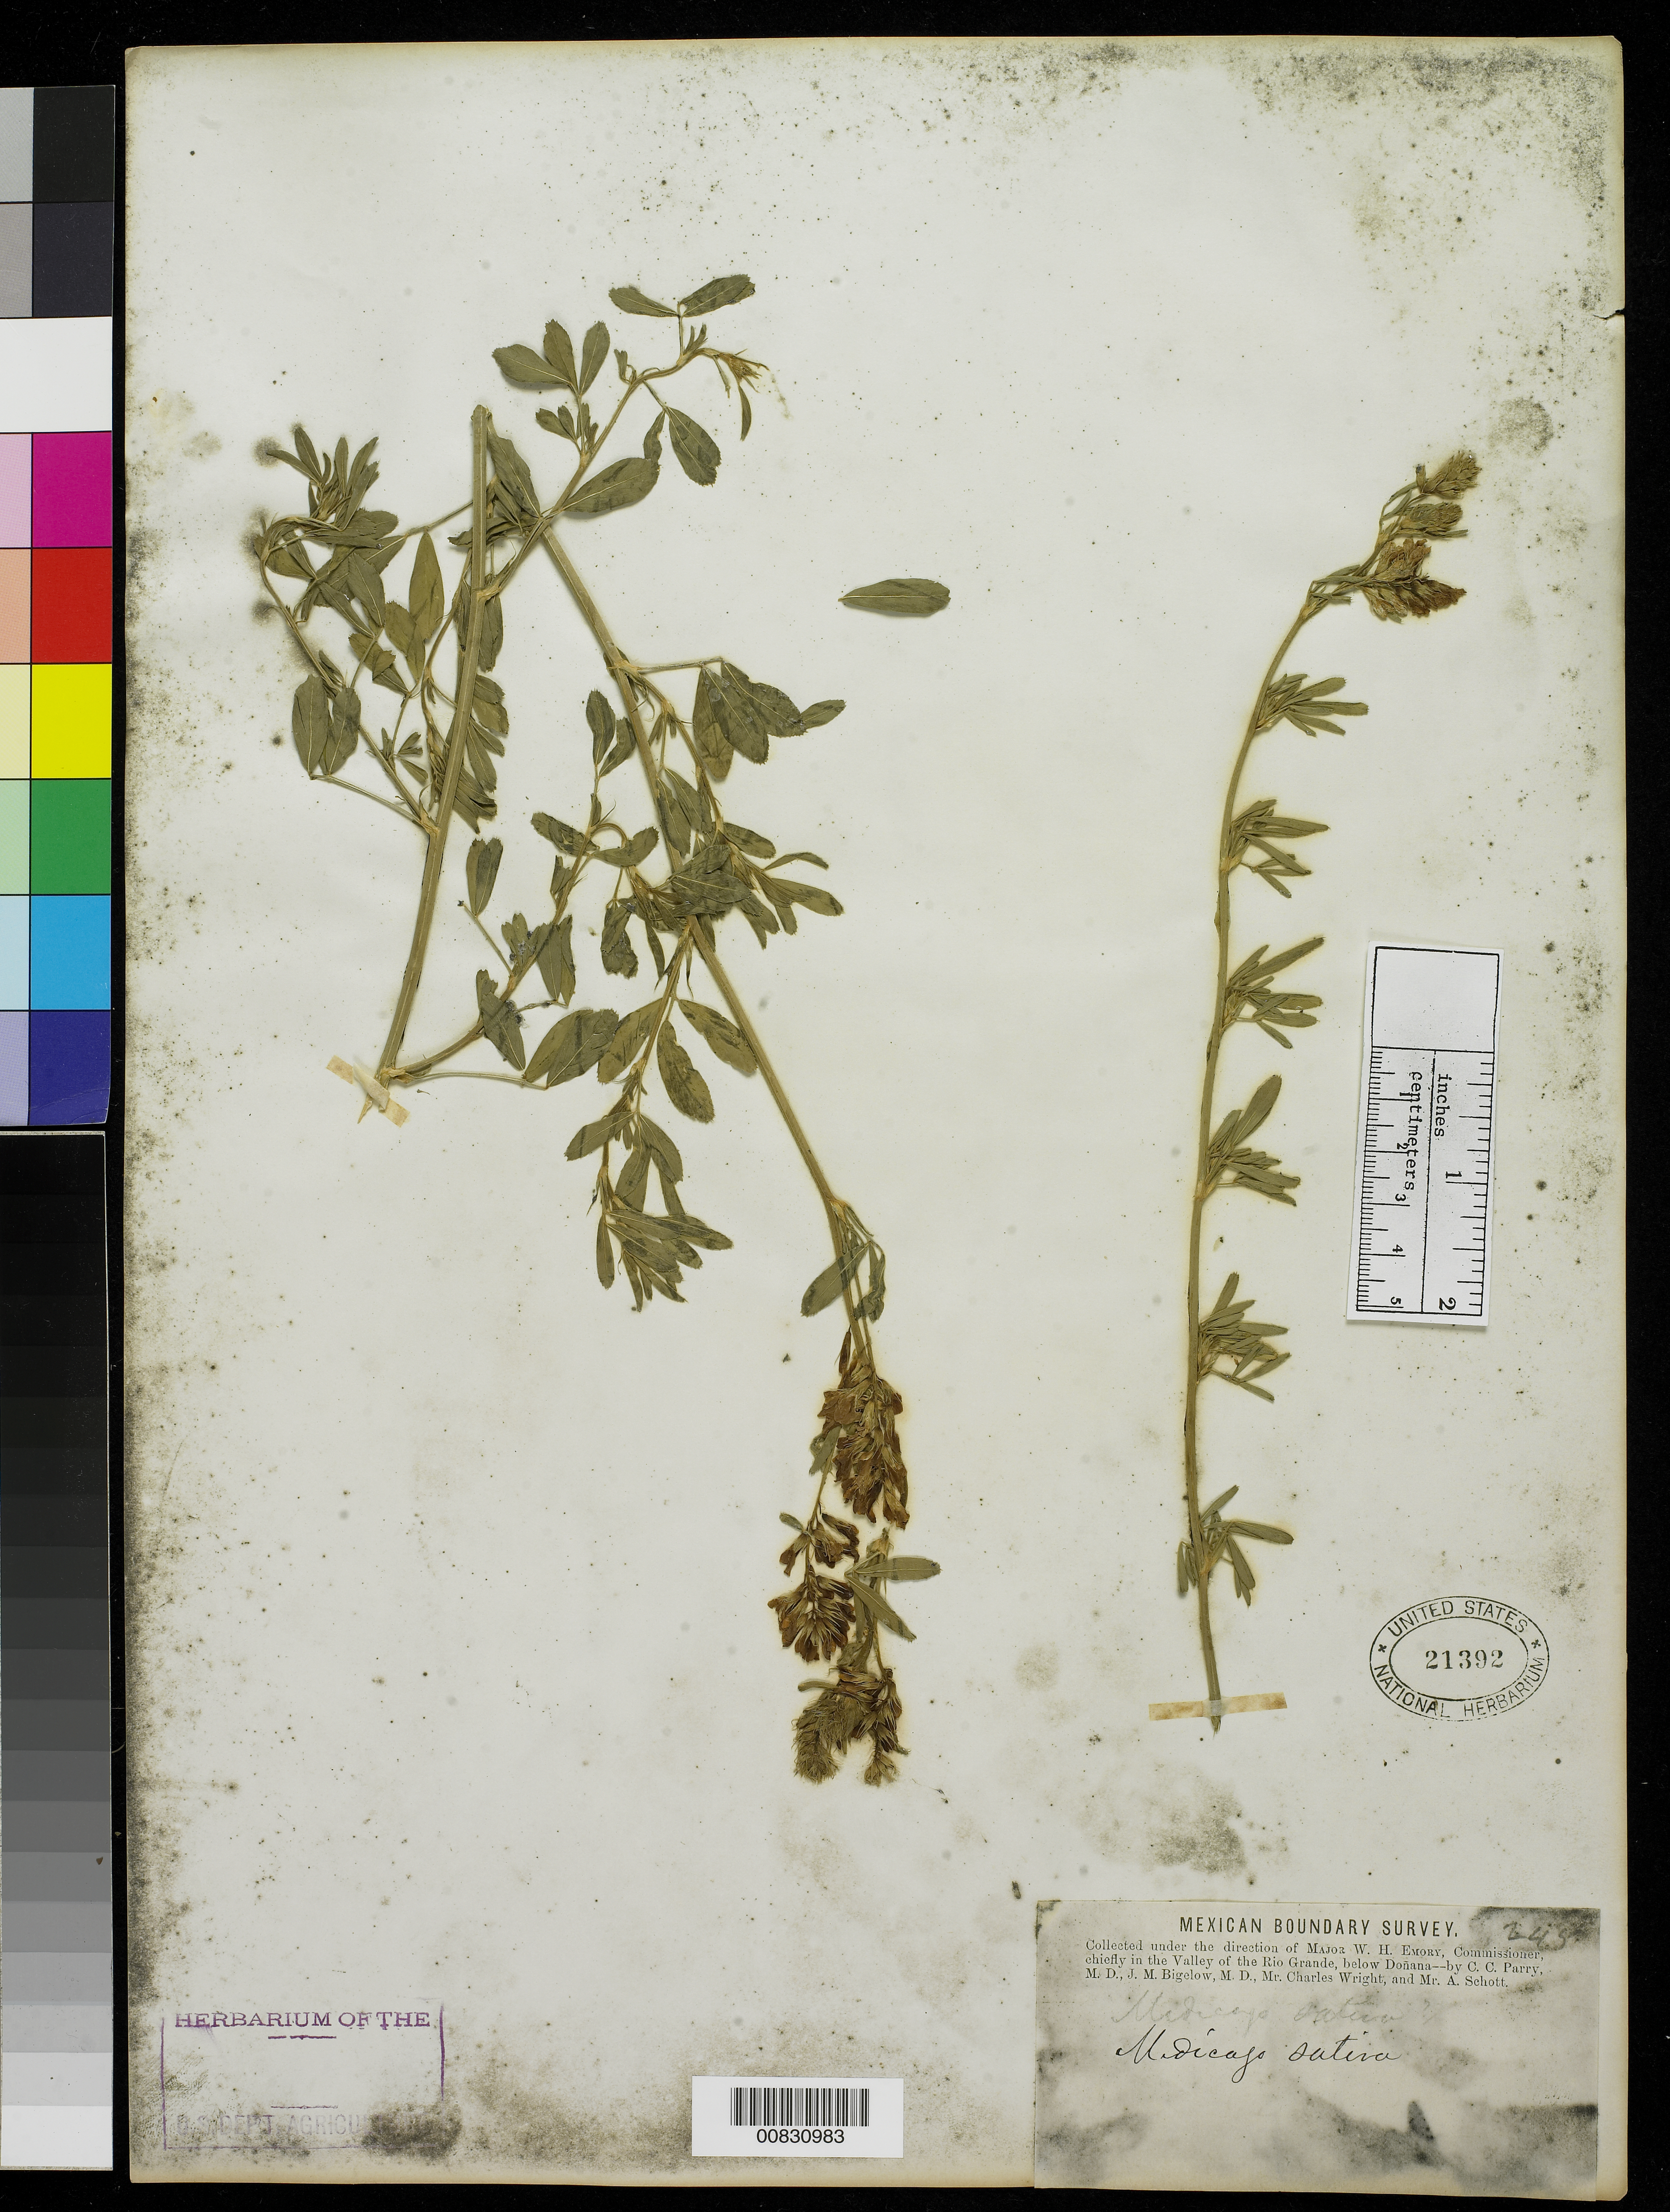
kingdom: Plantae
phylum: Tracheophyta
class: Magnoliopsida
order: Fabales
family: Fabaceae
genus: Medicago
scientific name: Medicago sativa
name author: L.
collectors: C. C. Parry, J. M. Bigelow, C. Wright & A. C. V. Schott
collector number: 245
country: United States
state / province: New Mexico / Texas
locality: Valley of the Rio Grande, below Doñana.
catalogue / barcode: US 21392